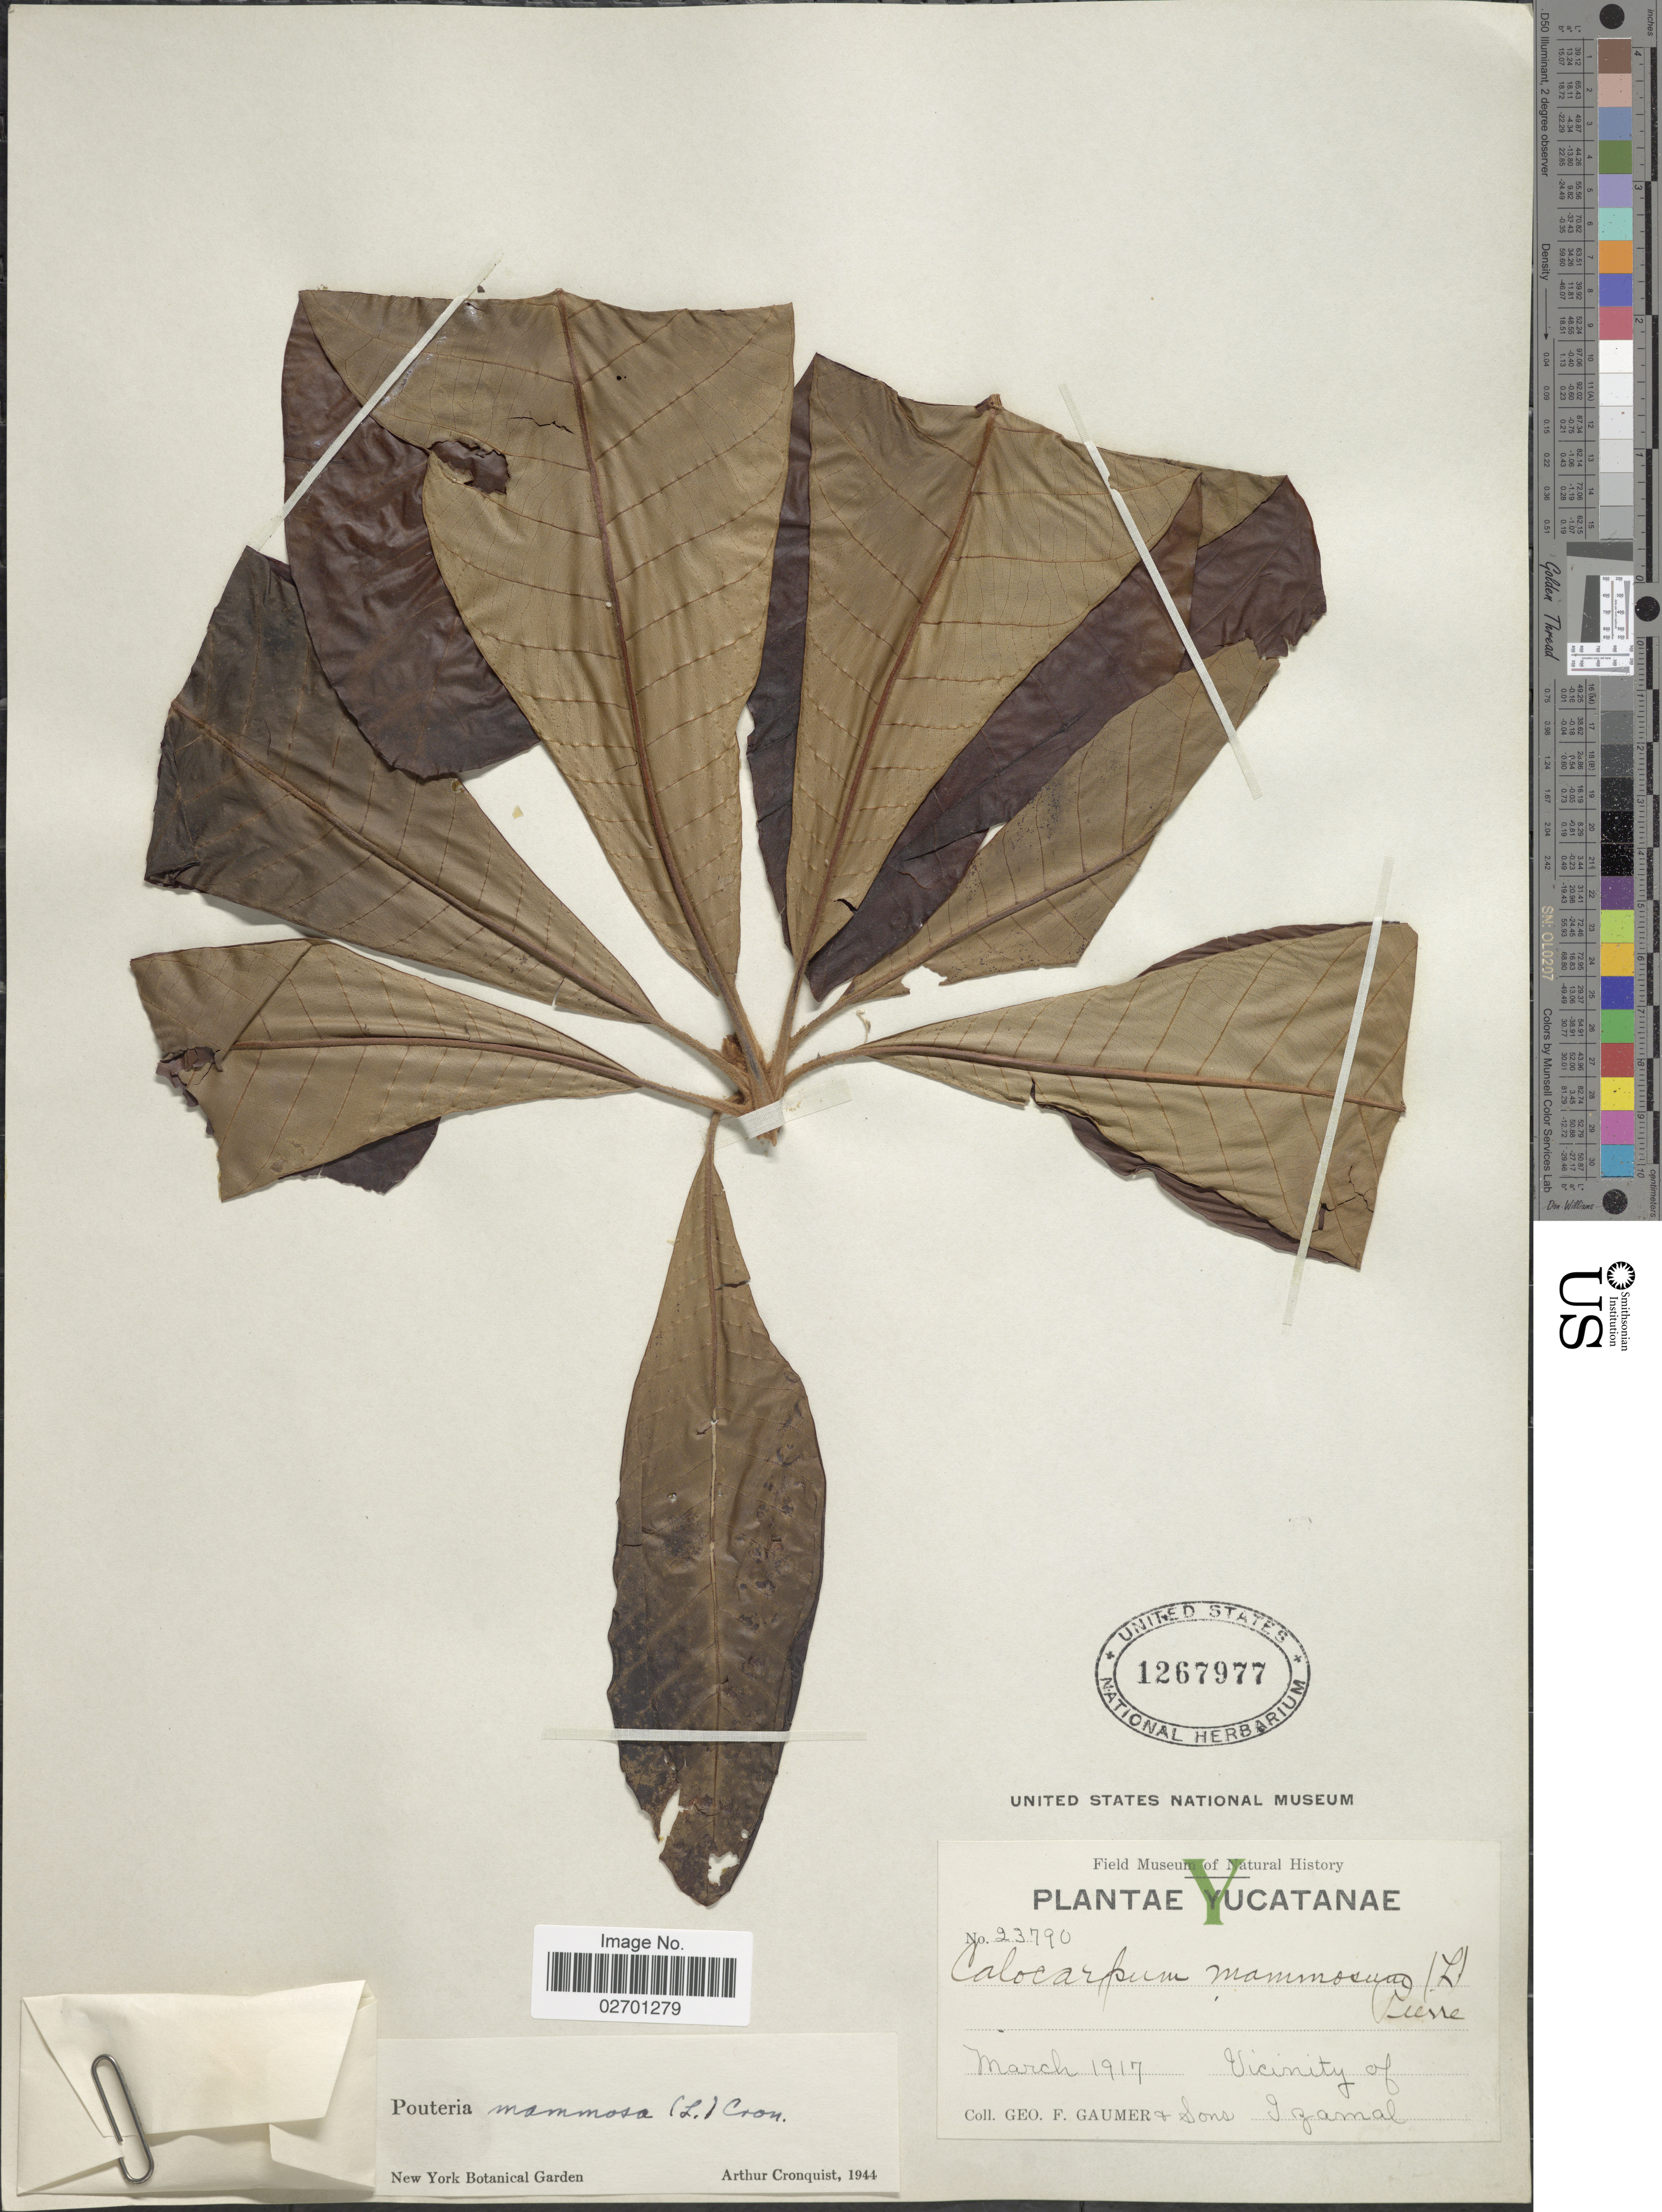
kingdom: Plantae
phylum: Tracheophyta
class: Magnoliopsida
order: Ericales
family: Sapotaceae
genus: Pouteria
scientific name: Pouteria sapota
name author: (Jacq.) H.E. Moore & Stearn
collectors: G. F. Gaumer & et al.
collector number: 23790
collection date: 1917-03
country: Mexico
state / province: Yucatán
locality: Vicinity of Izamal, Yucatanae.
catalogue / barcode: US 1267977